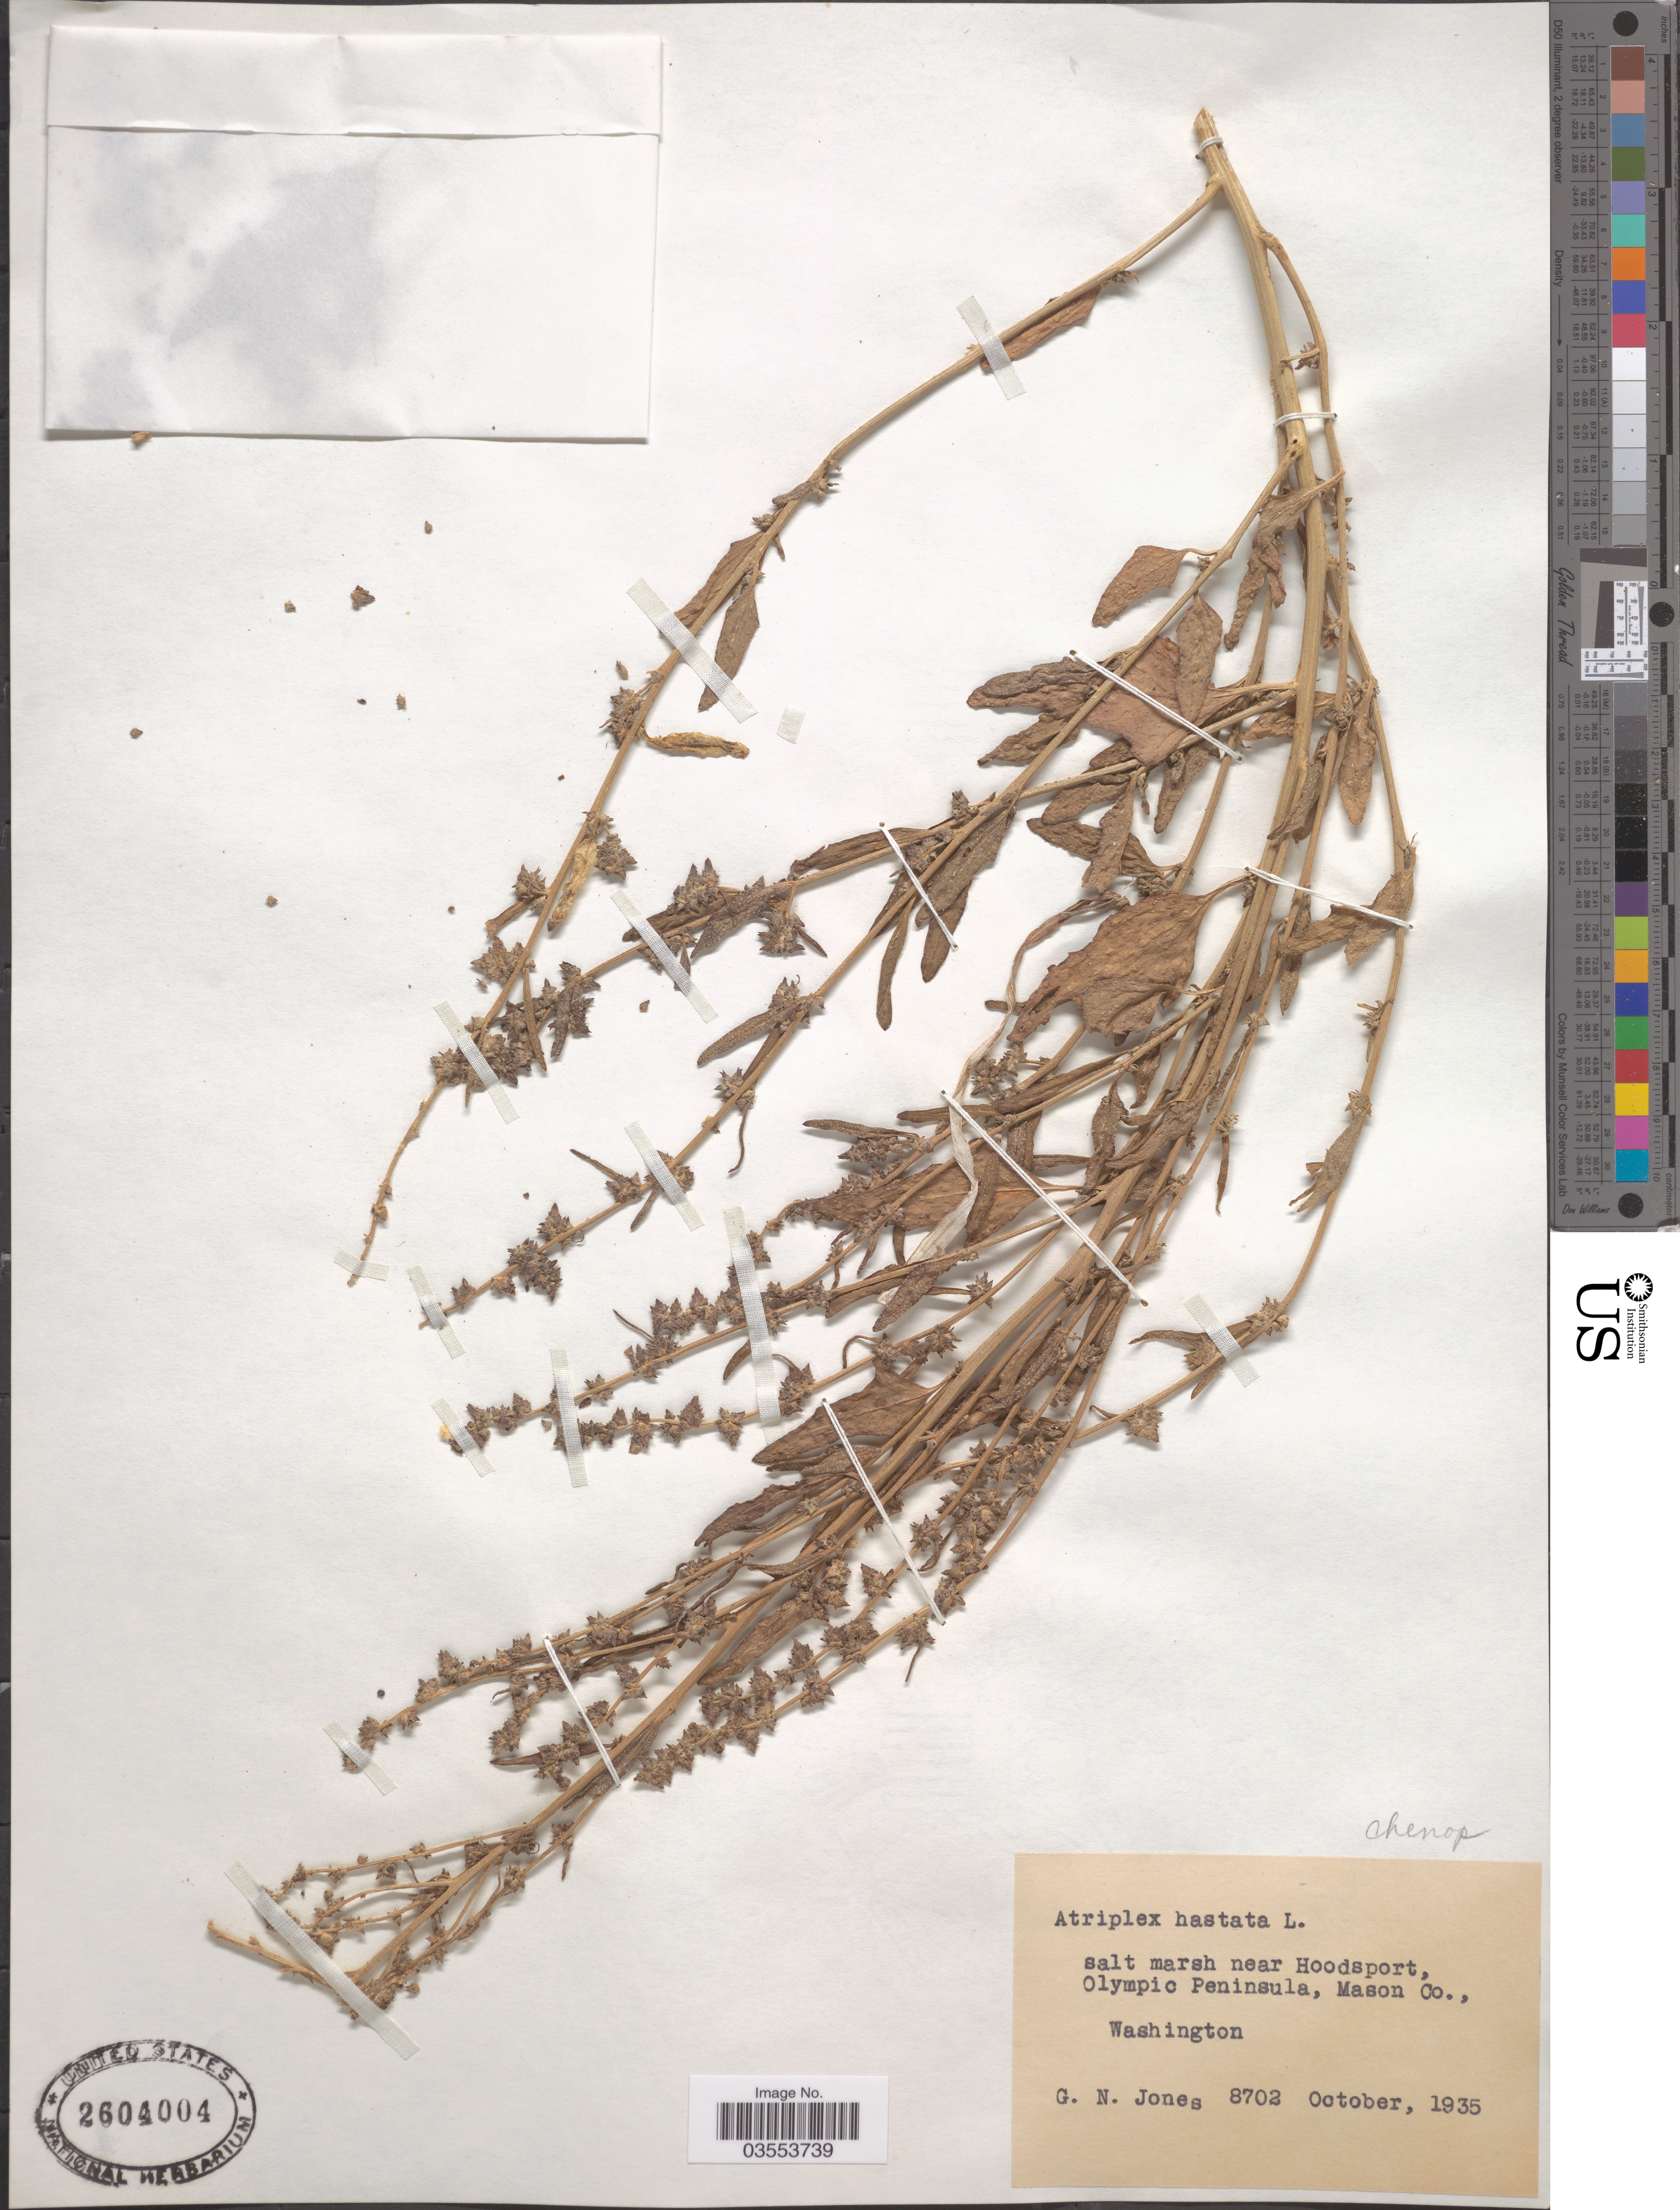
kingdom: Plantae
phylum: Tracheophyta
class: Magnoliopsida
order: Caryophyllales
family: Amaranthaceae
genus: Atriplex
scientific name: Atriplex hastata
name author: L.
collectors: G. N. Jones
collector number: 8702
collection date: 1935-10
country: United States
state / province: Washington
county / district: Mason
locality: Salt marsh near Hoodsport, Olympic Peninsula, Mason Co.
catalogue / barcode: US 2604004